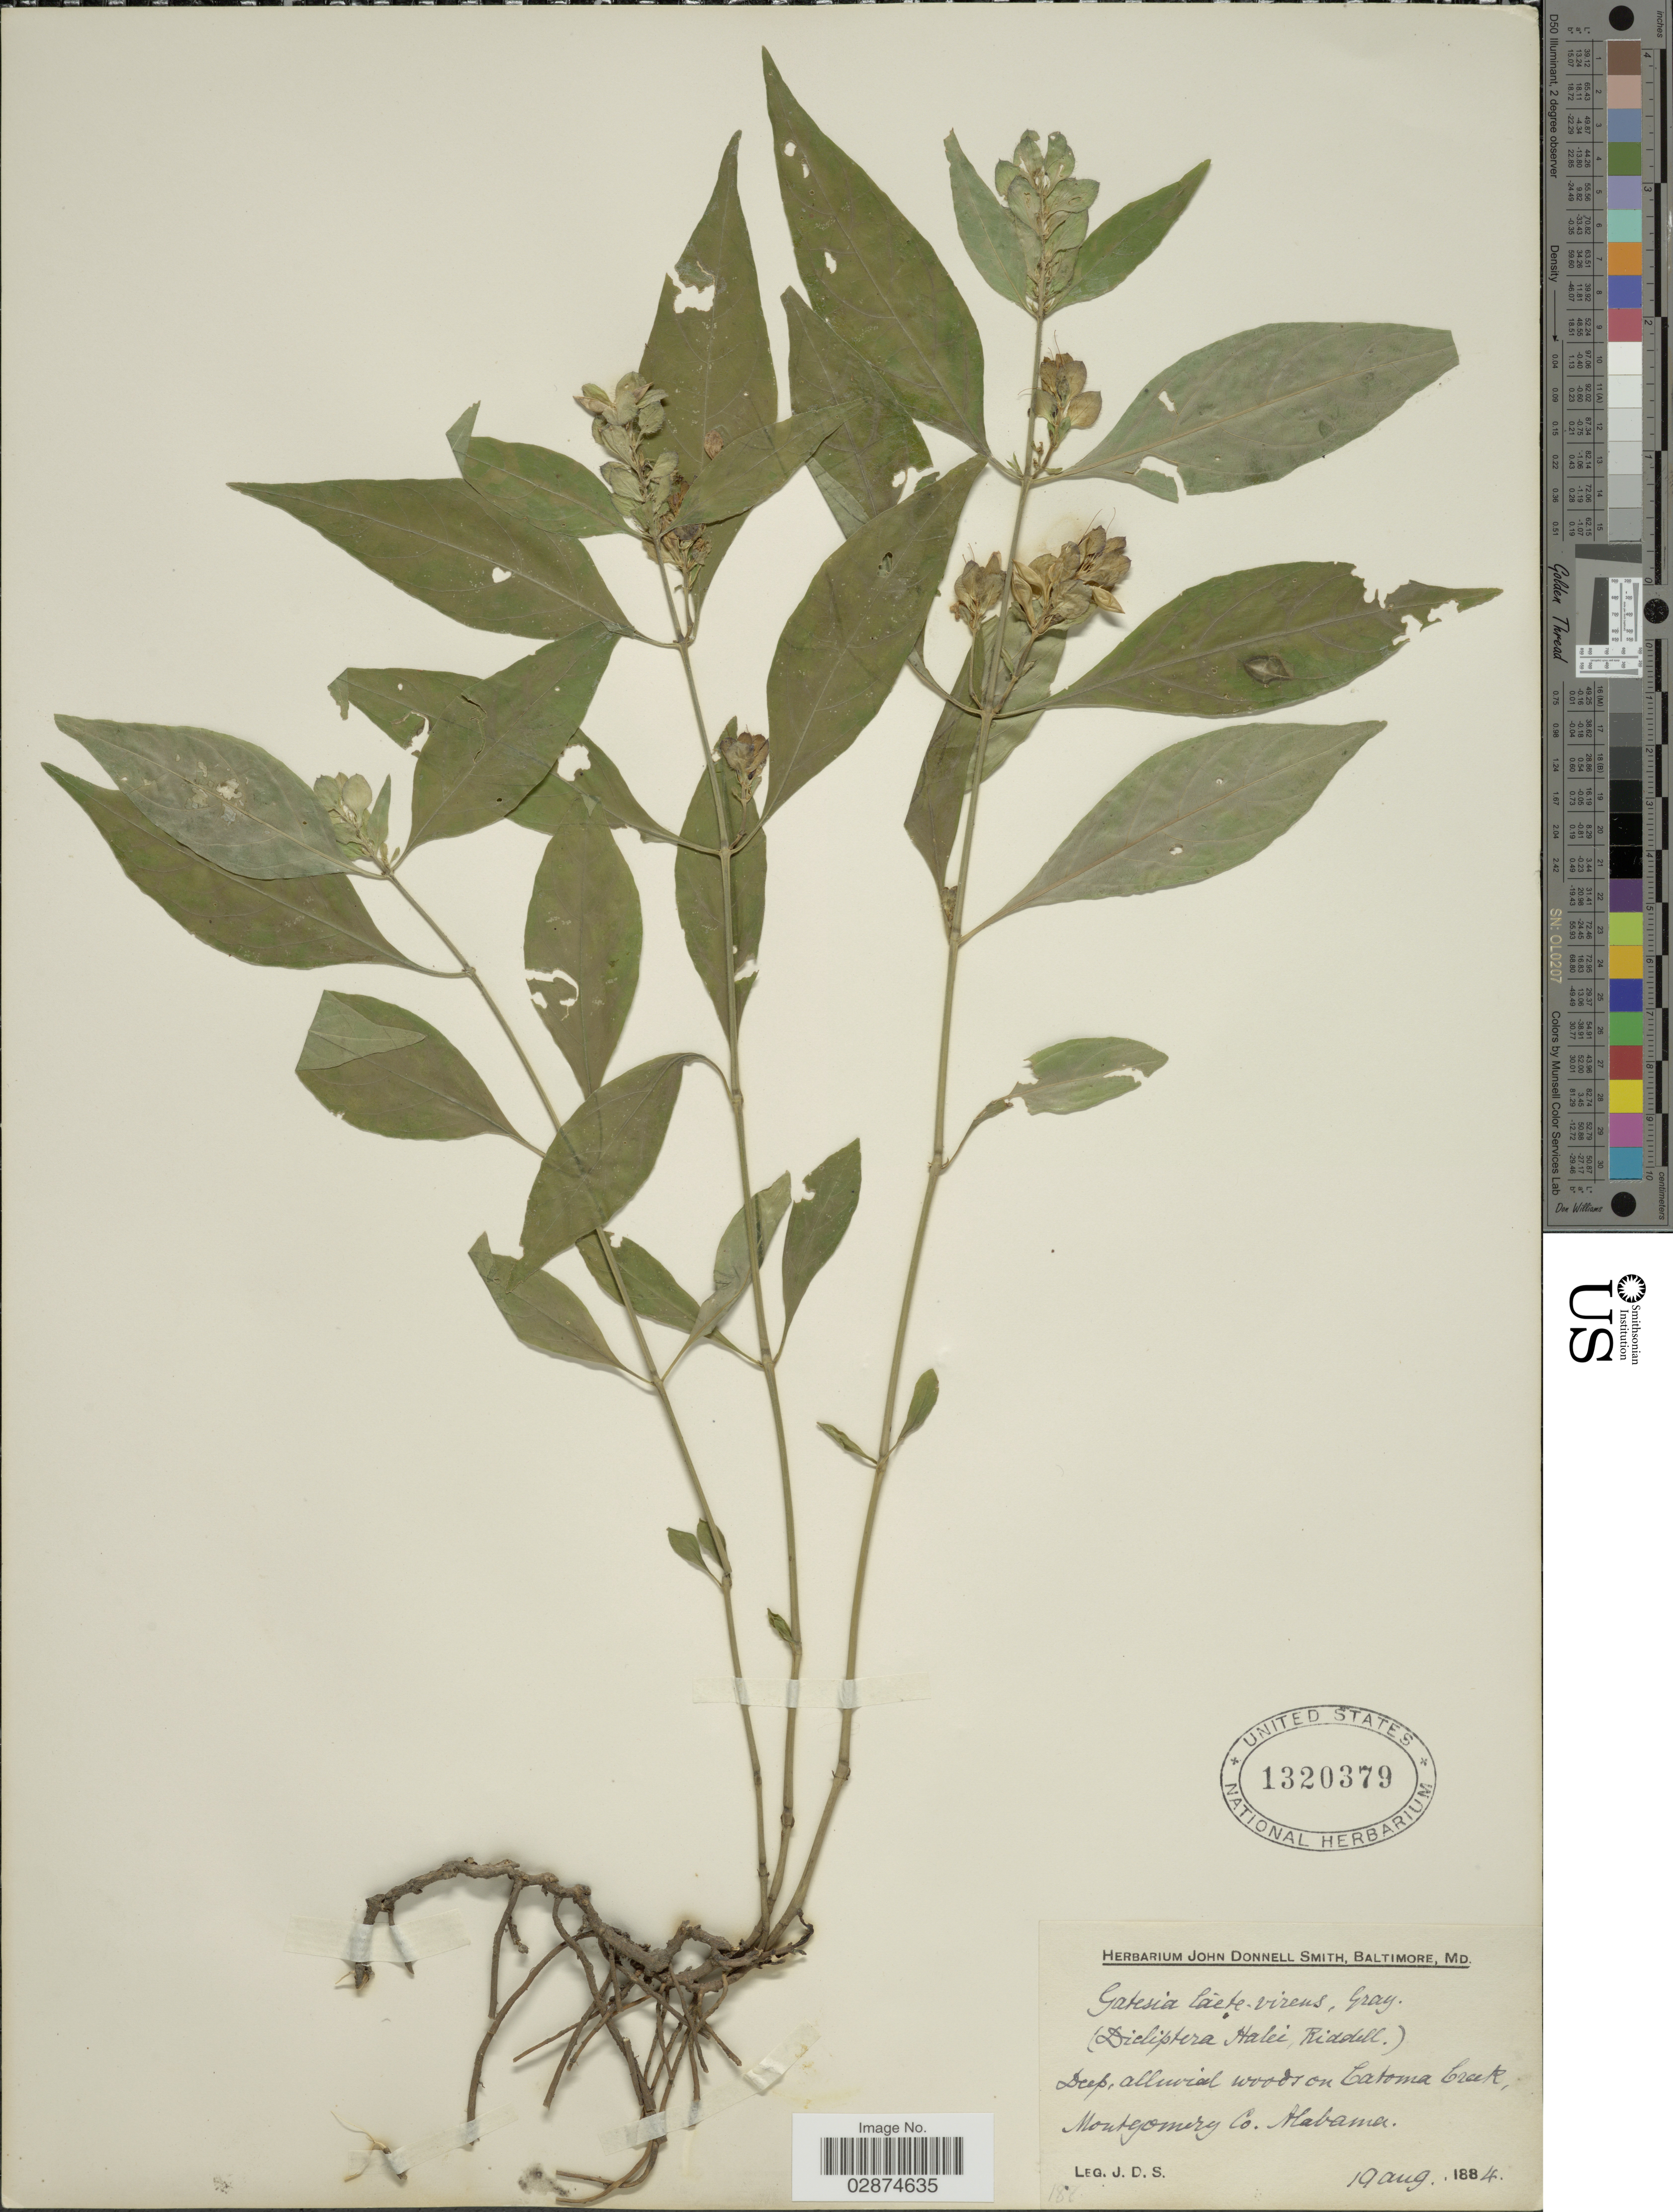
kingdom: Plantae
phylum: Tracheophyta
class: Magnoliopsida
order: Lamiales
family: Acanthaceae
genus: Yeatesia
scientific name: Yeatesia viridiflora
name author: (Nees) Small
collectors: J. Donnell Smith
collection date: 1884-08-19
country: United States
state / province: Alabama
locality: Catoma Creek Montgomery Co.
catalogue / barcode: US 1320379